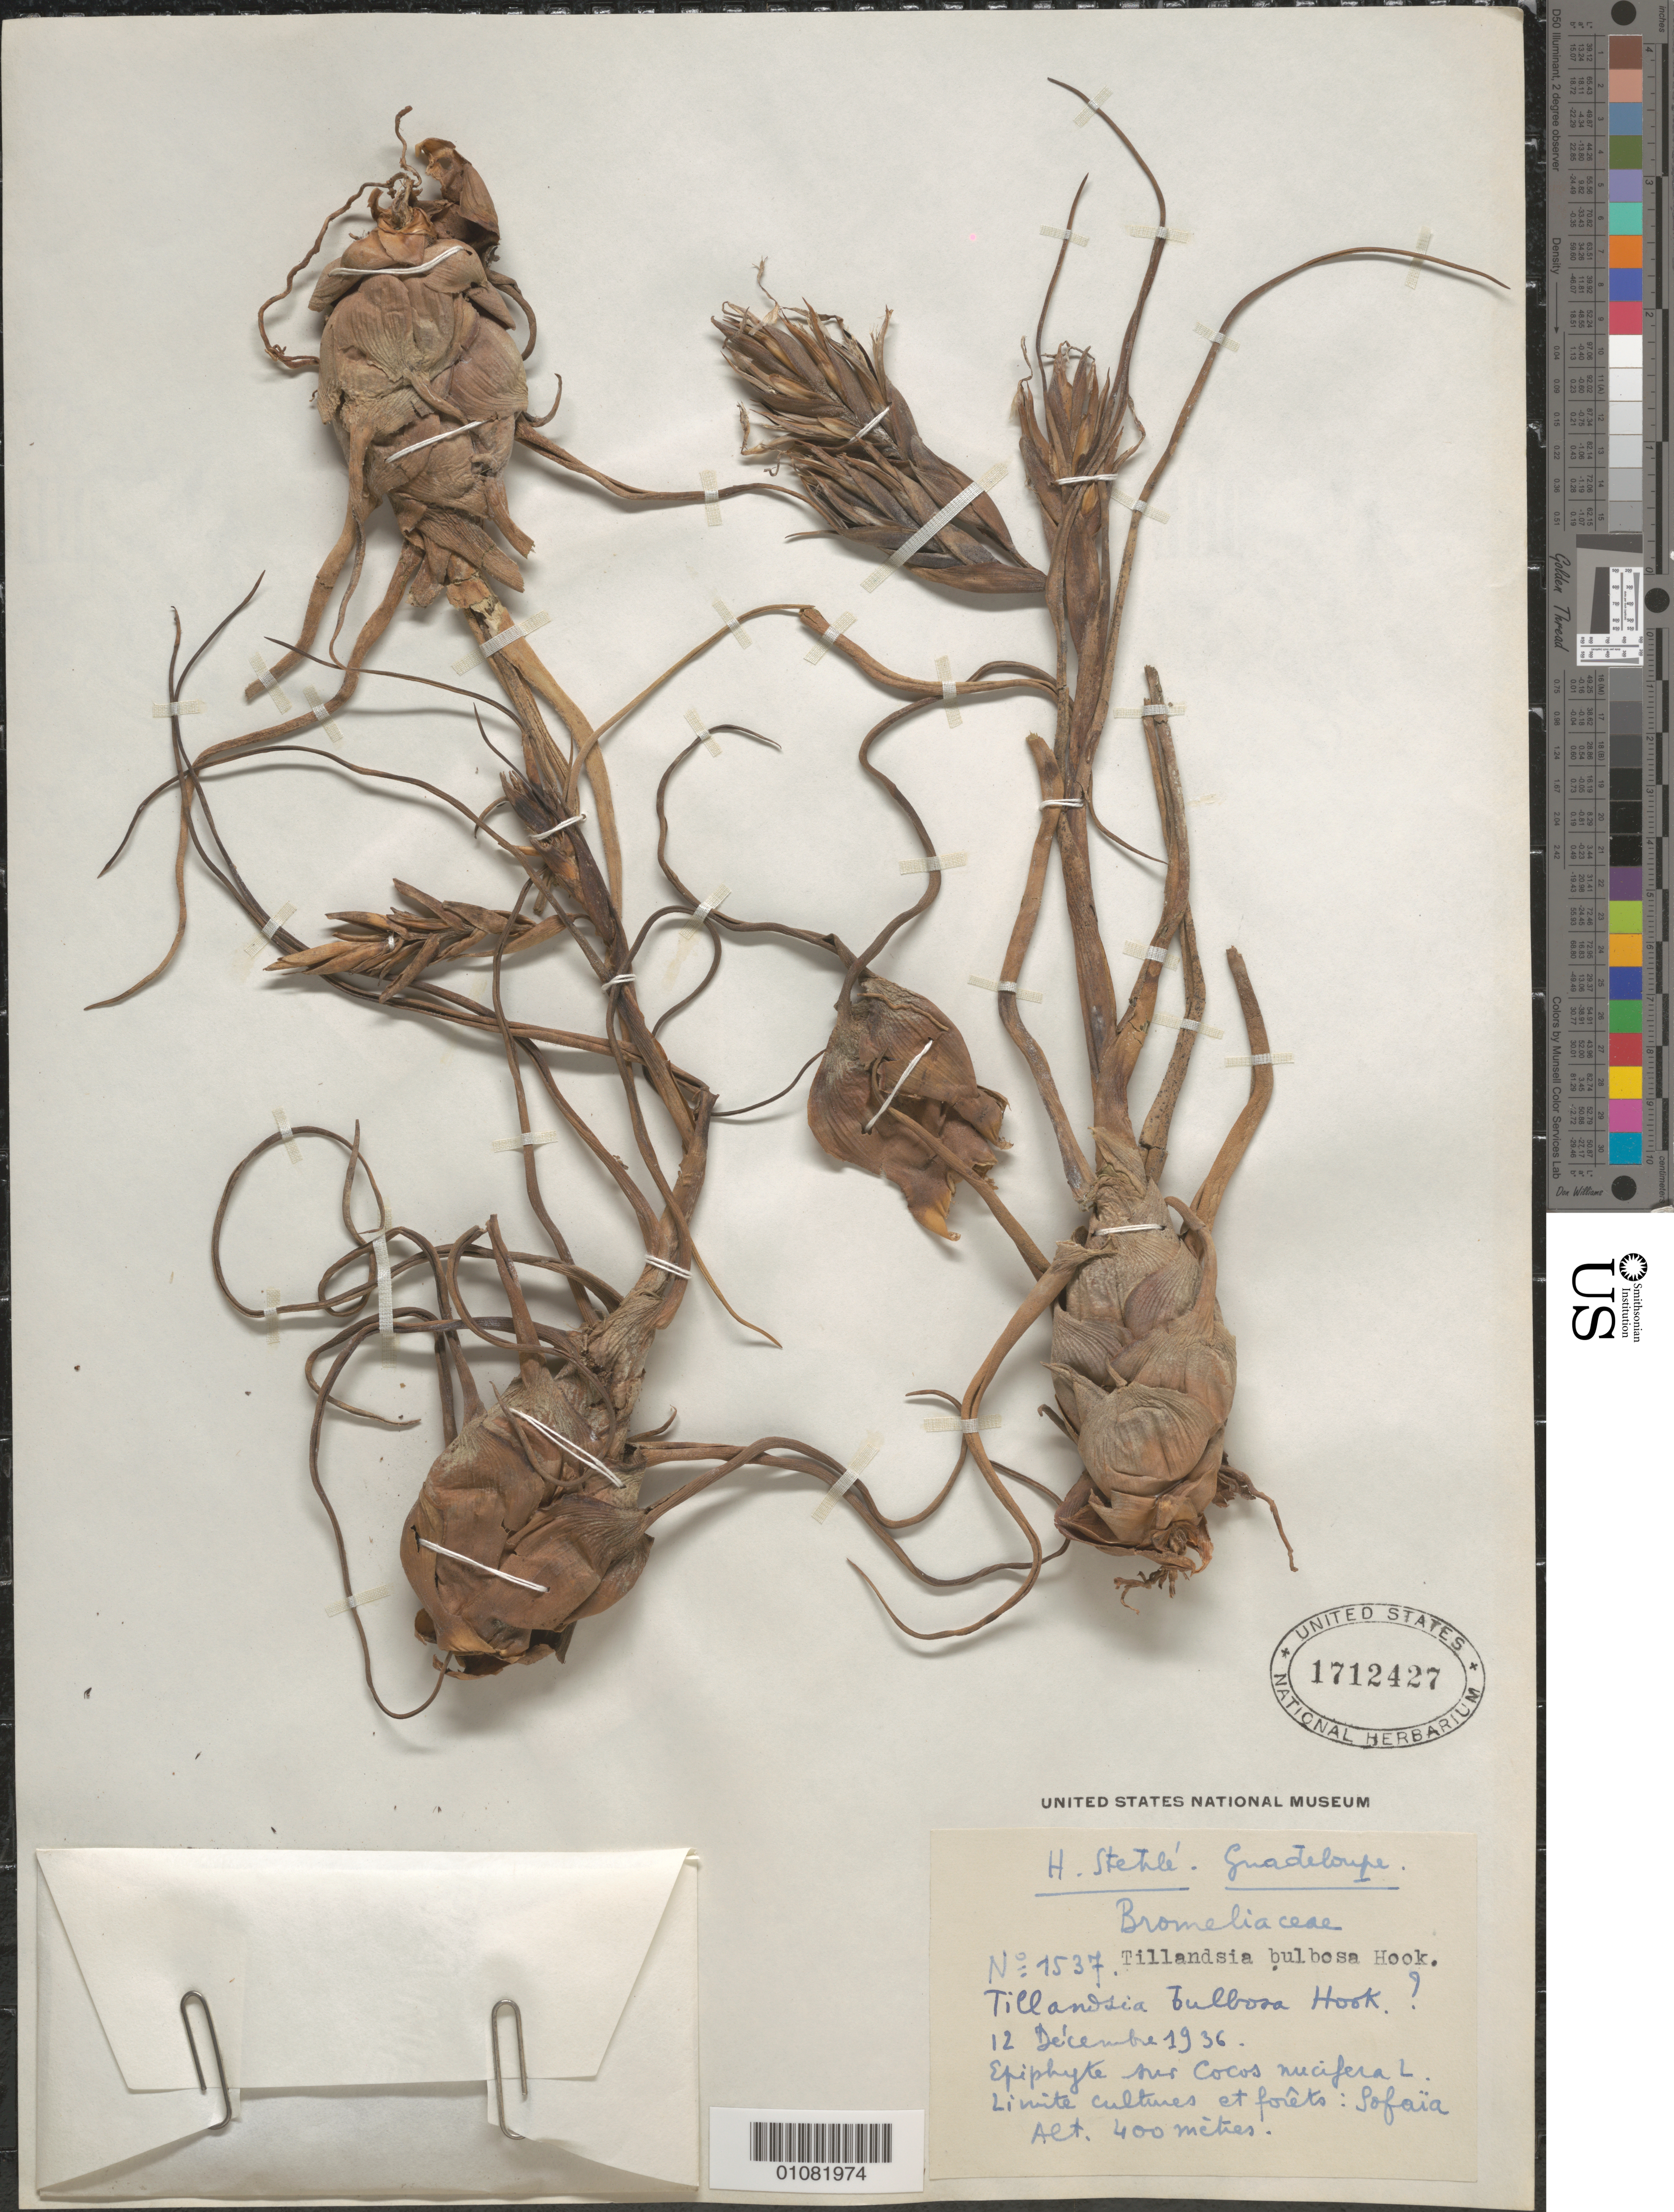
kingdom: Plantae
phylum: Tracheophyta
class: Liliopsida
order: Poales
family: Bromeliaceae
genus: Tillandsia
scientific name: Tillandsia bulbosa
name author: Hook.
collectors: H. Stehlé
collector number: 1537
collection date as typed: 12 Dec 1936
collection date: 1936-12-12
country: Guadeloupe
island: Basse Terre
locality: Sofaïa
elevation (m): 400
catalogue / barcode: US 1712427